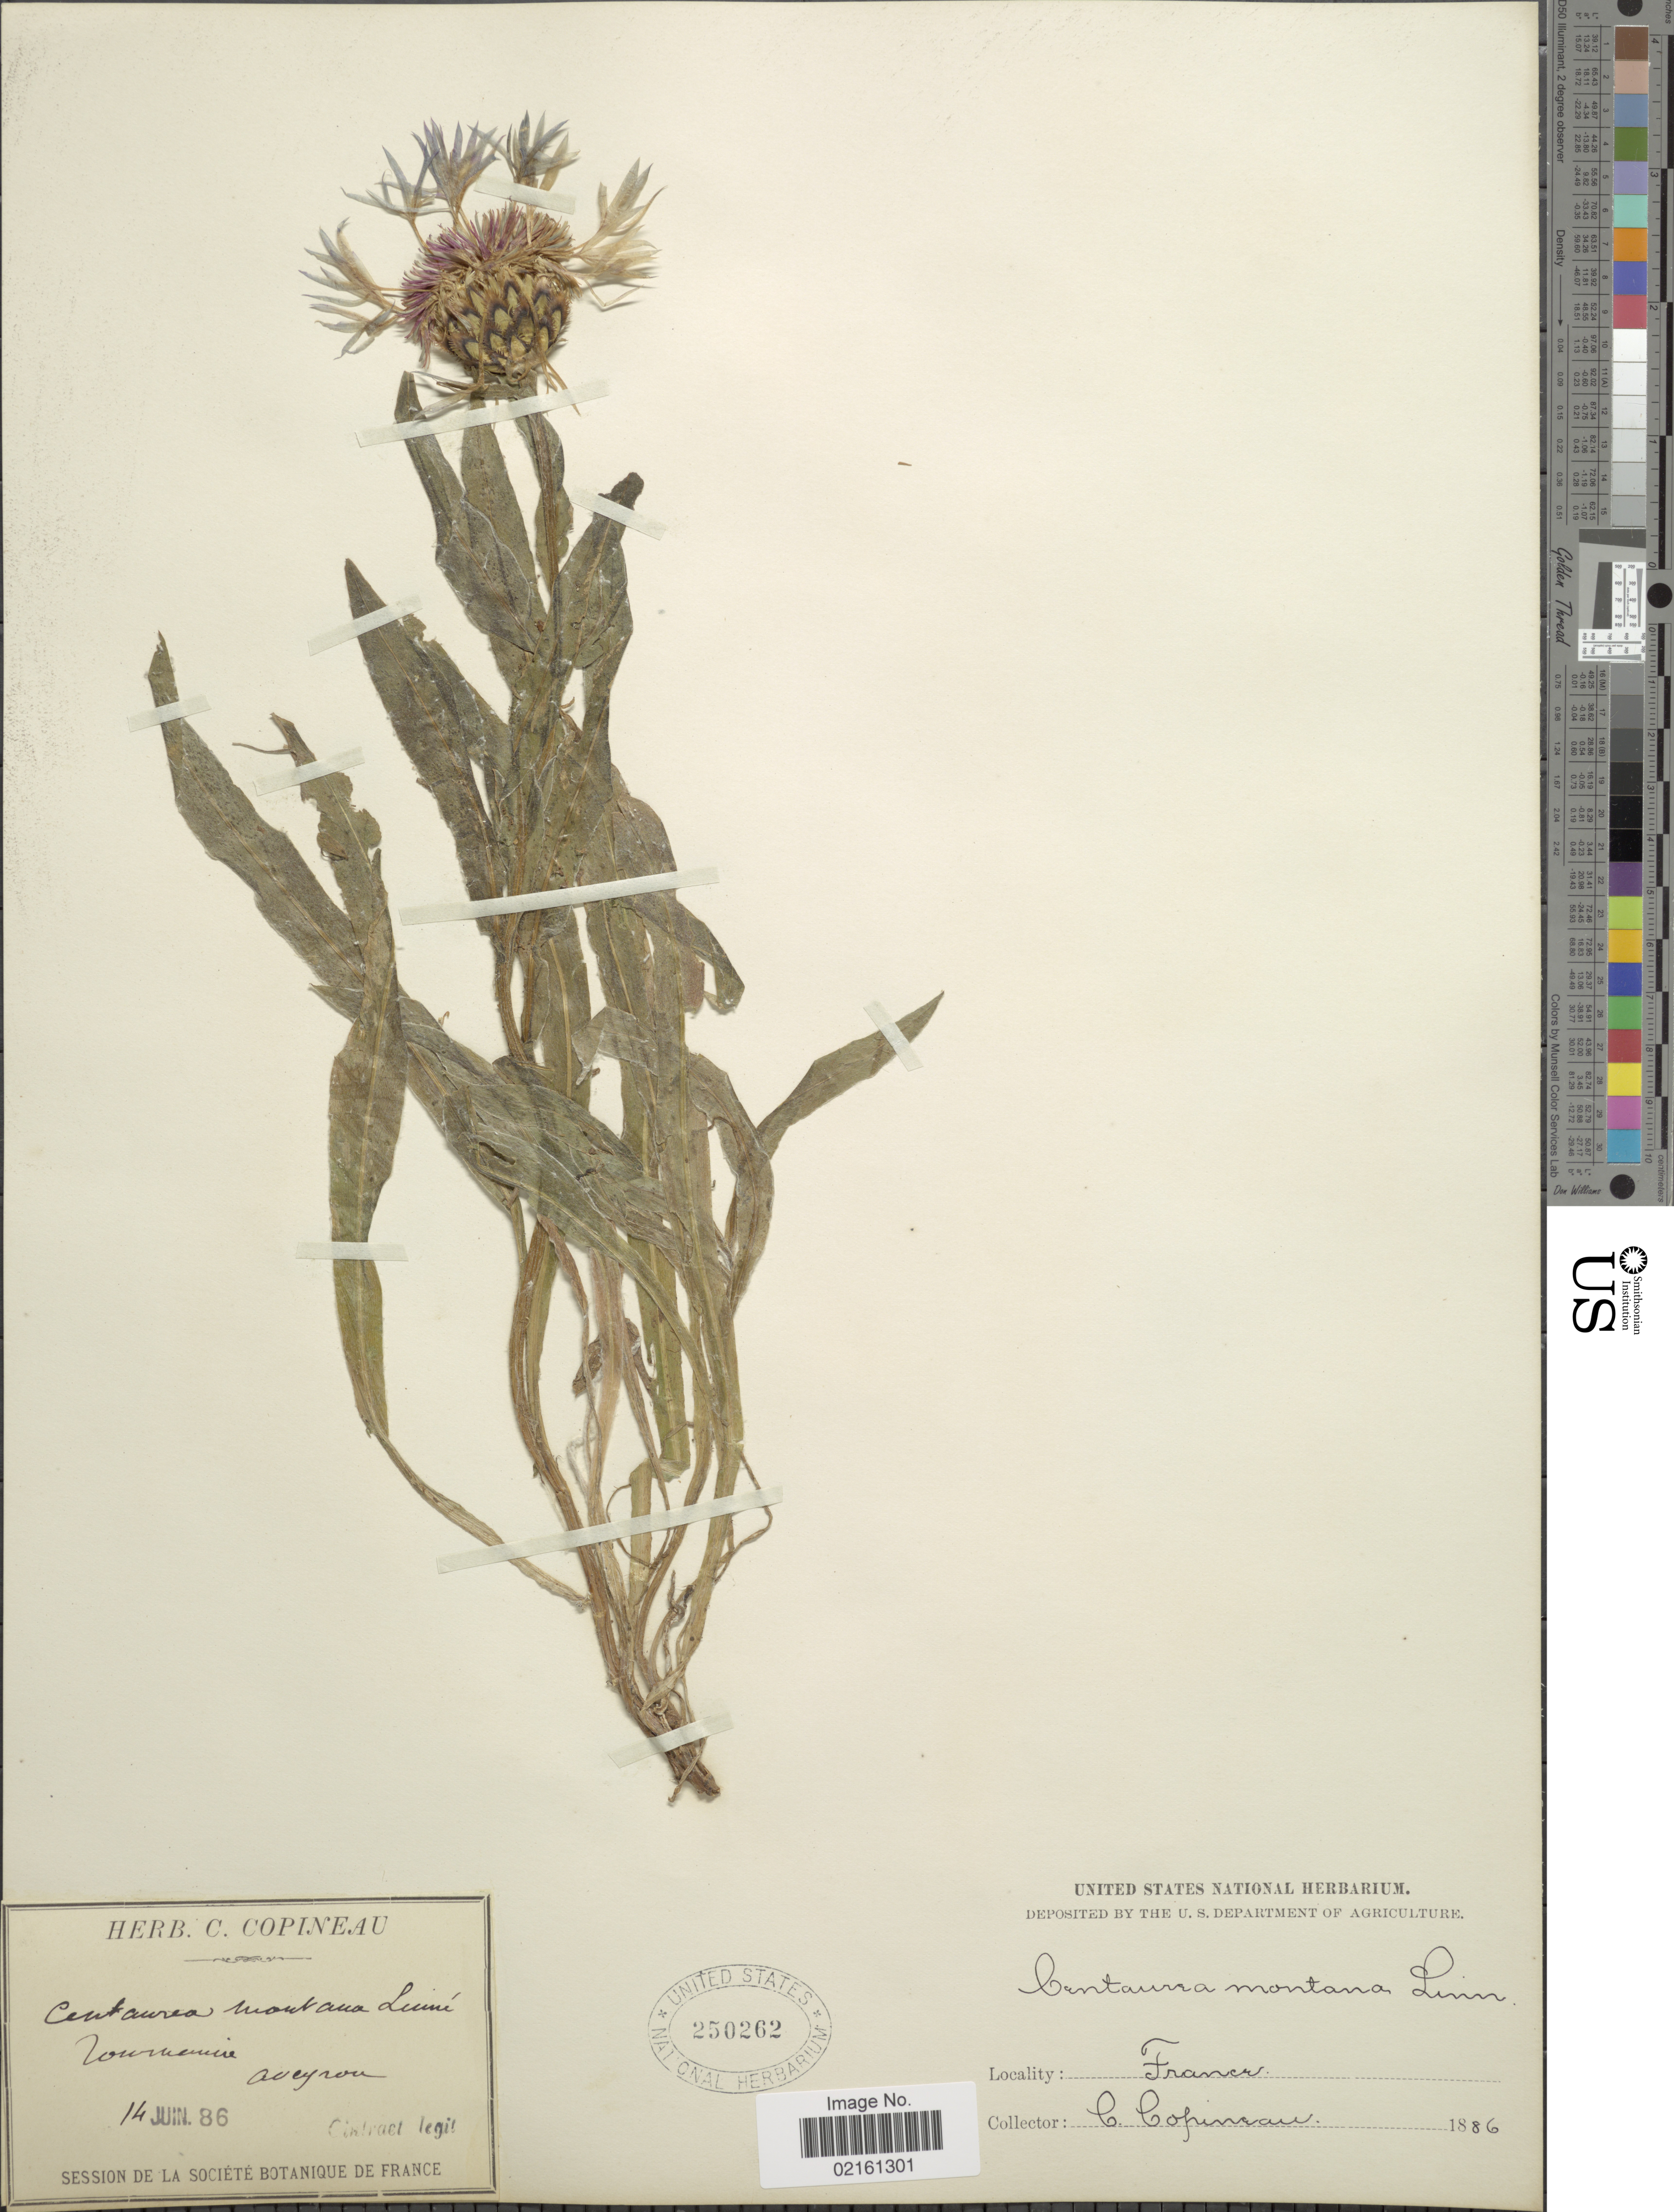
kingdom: Plantae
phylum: Tracheophyta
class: Magnoliopsida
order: Asterales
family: Asteraceae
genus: Centaurea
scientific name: Centaurea montana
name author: L.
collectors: C. Copineau & Cintract, --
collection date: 1886-06-14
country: France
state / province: Occitanie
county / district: Aveyron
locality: Tournemire, Aveyron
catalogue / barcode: US 250262